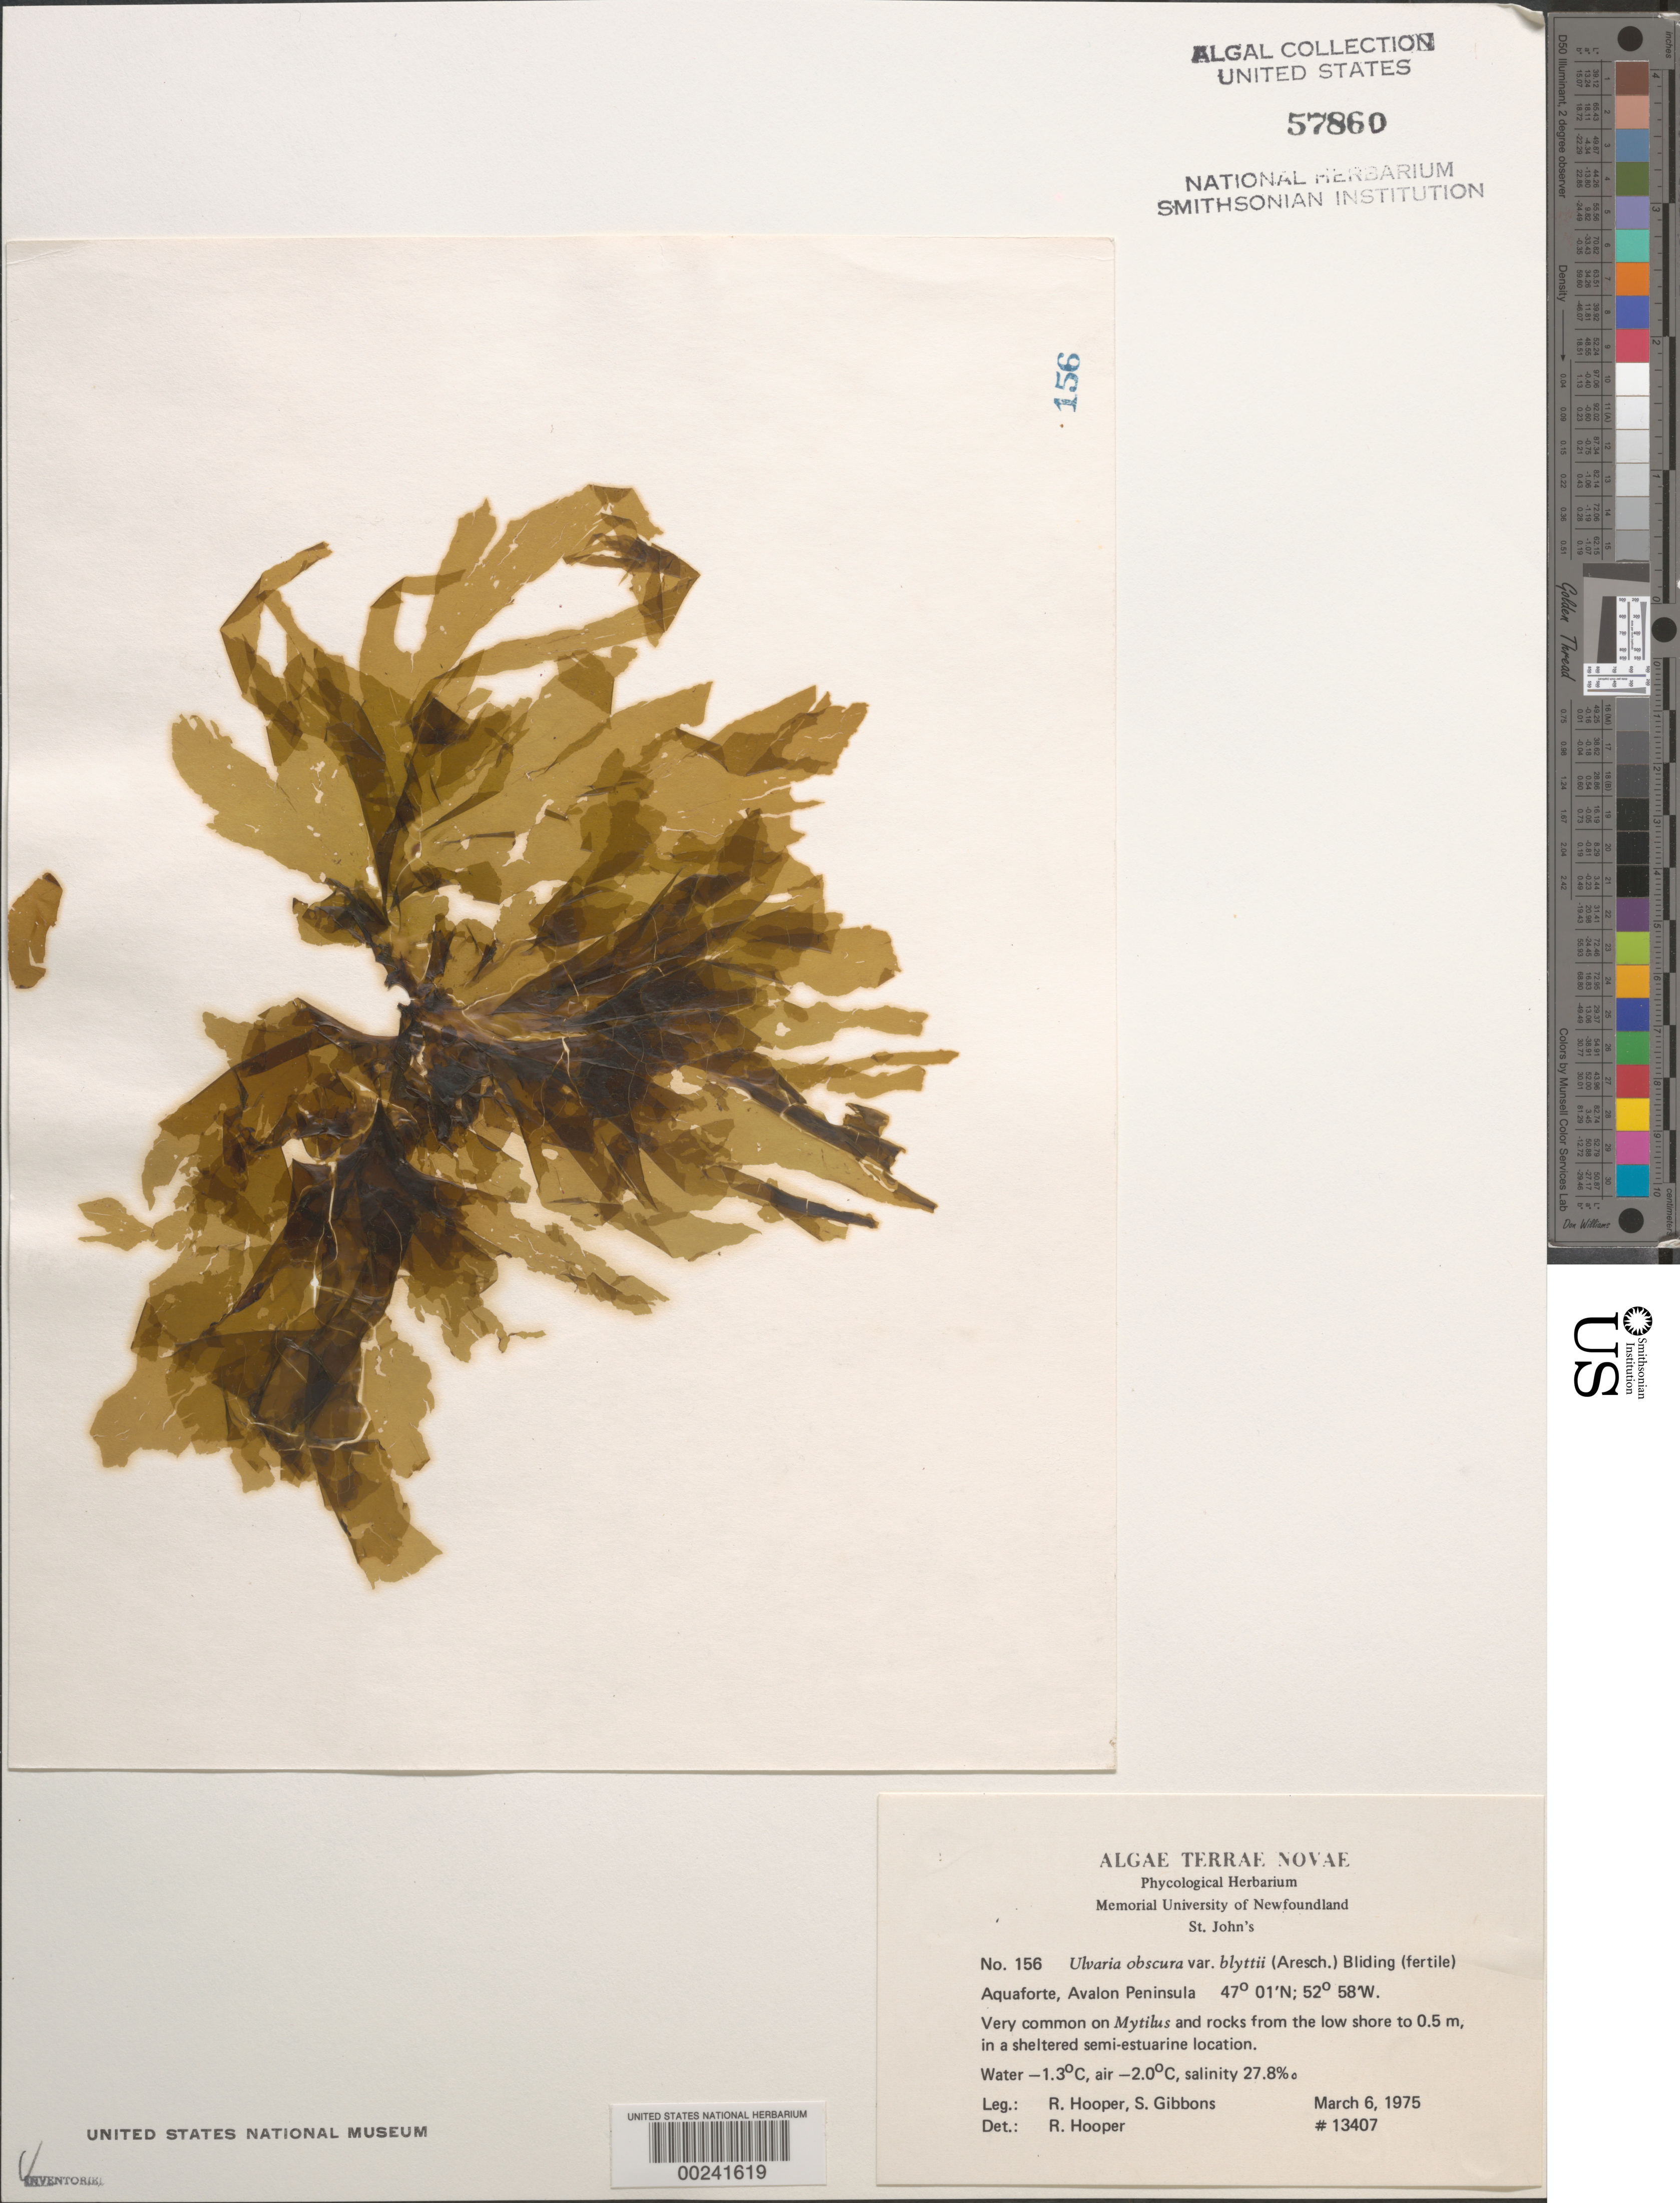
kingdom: Plantae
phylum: Chlorophyta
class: Ulvophyceae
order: Ulvales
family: Ulvaceae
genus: Ulvaria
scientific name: Ulvaria obscura var. blyttii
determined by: Hooper, R. G.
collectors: R. G. Hooper & S. Gibbons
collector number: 13407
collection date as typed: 06 Mar 1975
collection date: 1975-03-06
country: Canada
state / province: Newfoundland and Labrador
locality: Aquaforte, Avalon Peninsula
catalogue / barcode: US 57860